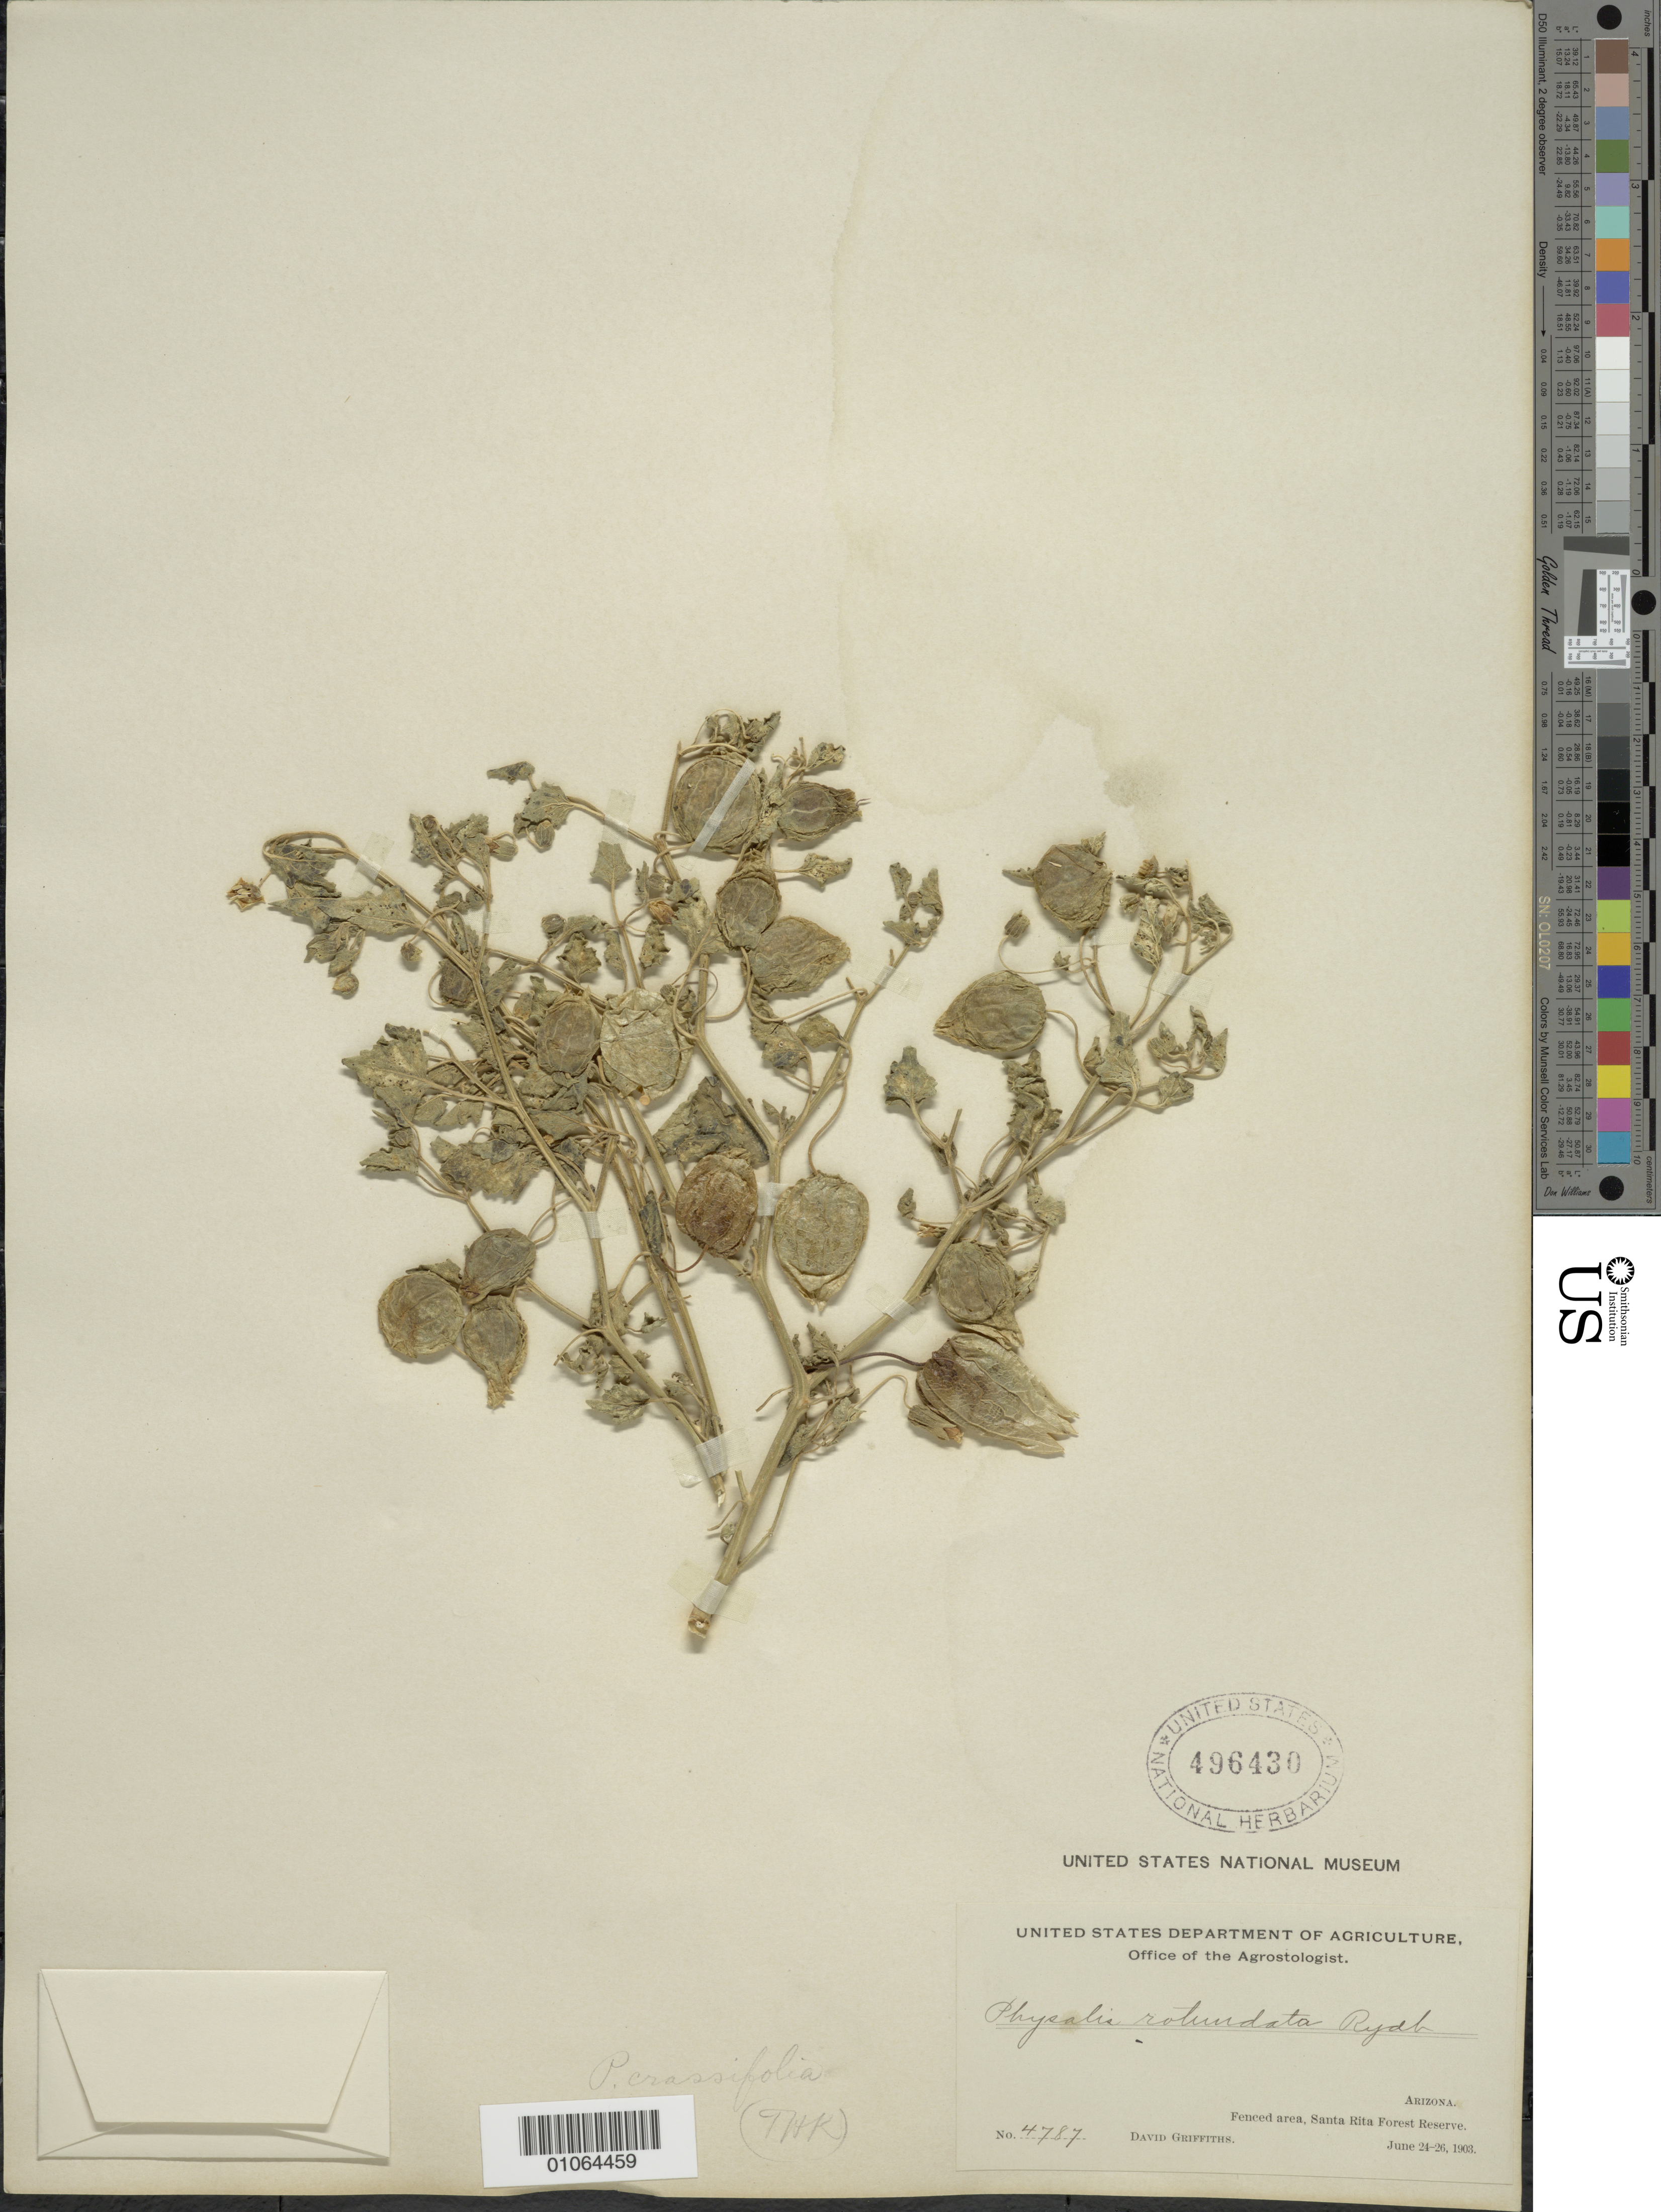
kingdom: Plantae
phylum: Tracheophyta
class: Magnoliopsida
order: Solanales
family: Solanaceae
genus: Physalis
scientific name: Physalis crassifolia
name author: Benth.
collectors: D. Griffiths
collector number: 4787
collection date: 1903-06-24/1903-06-26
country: United States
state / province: Arizona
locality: Fenced area, Santa Rita Reserve.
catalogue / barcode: US 496430